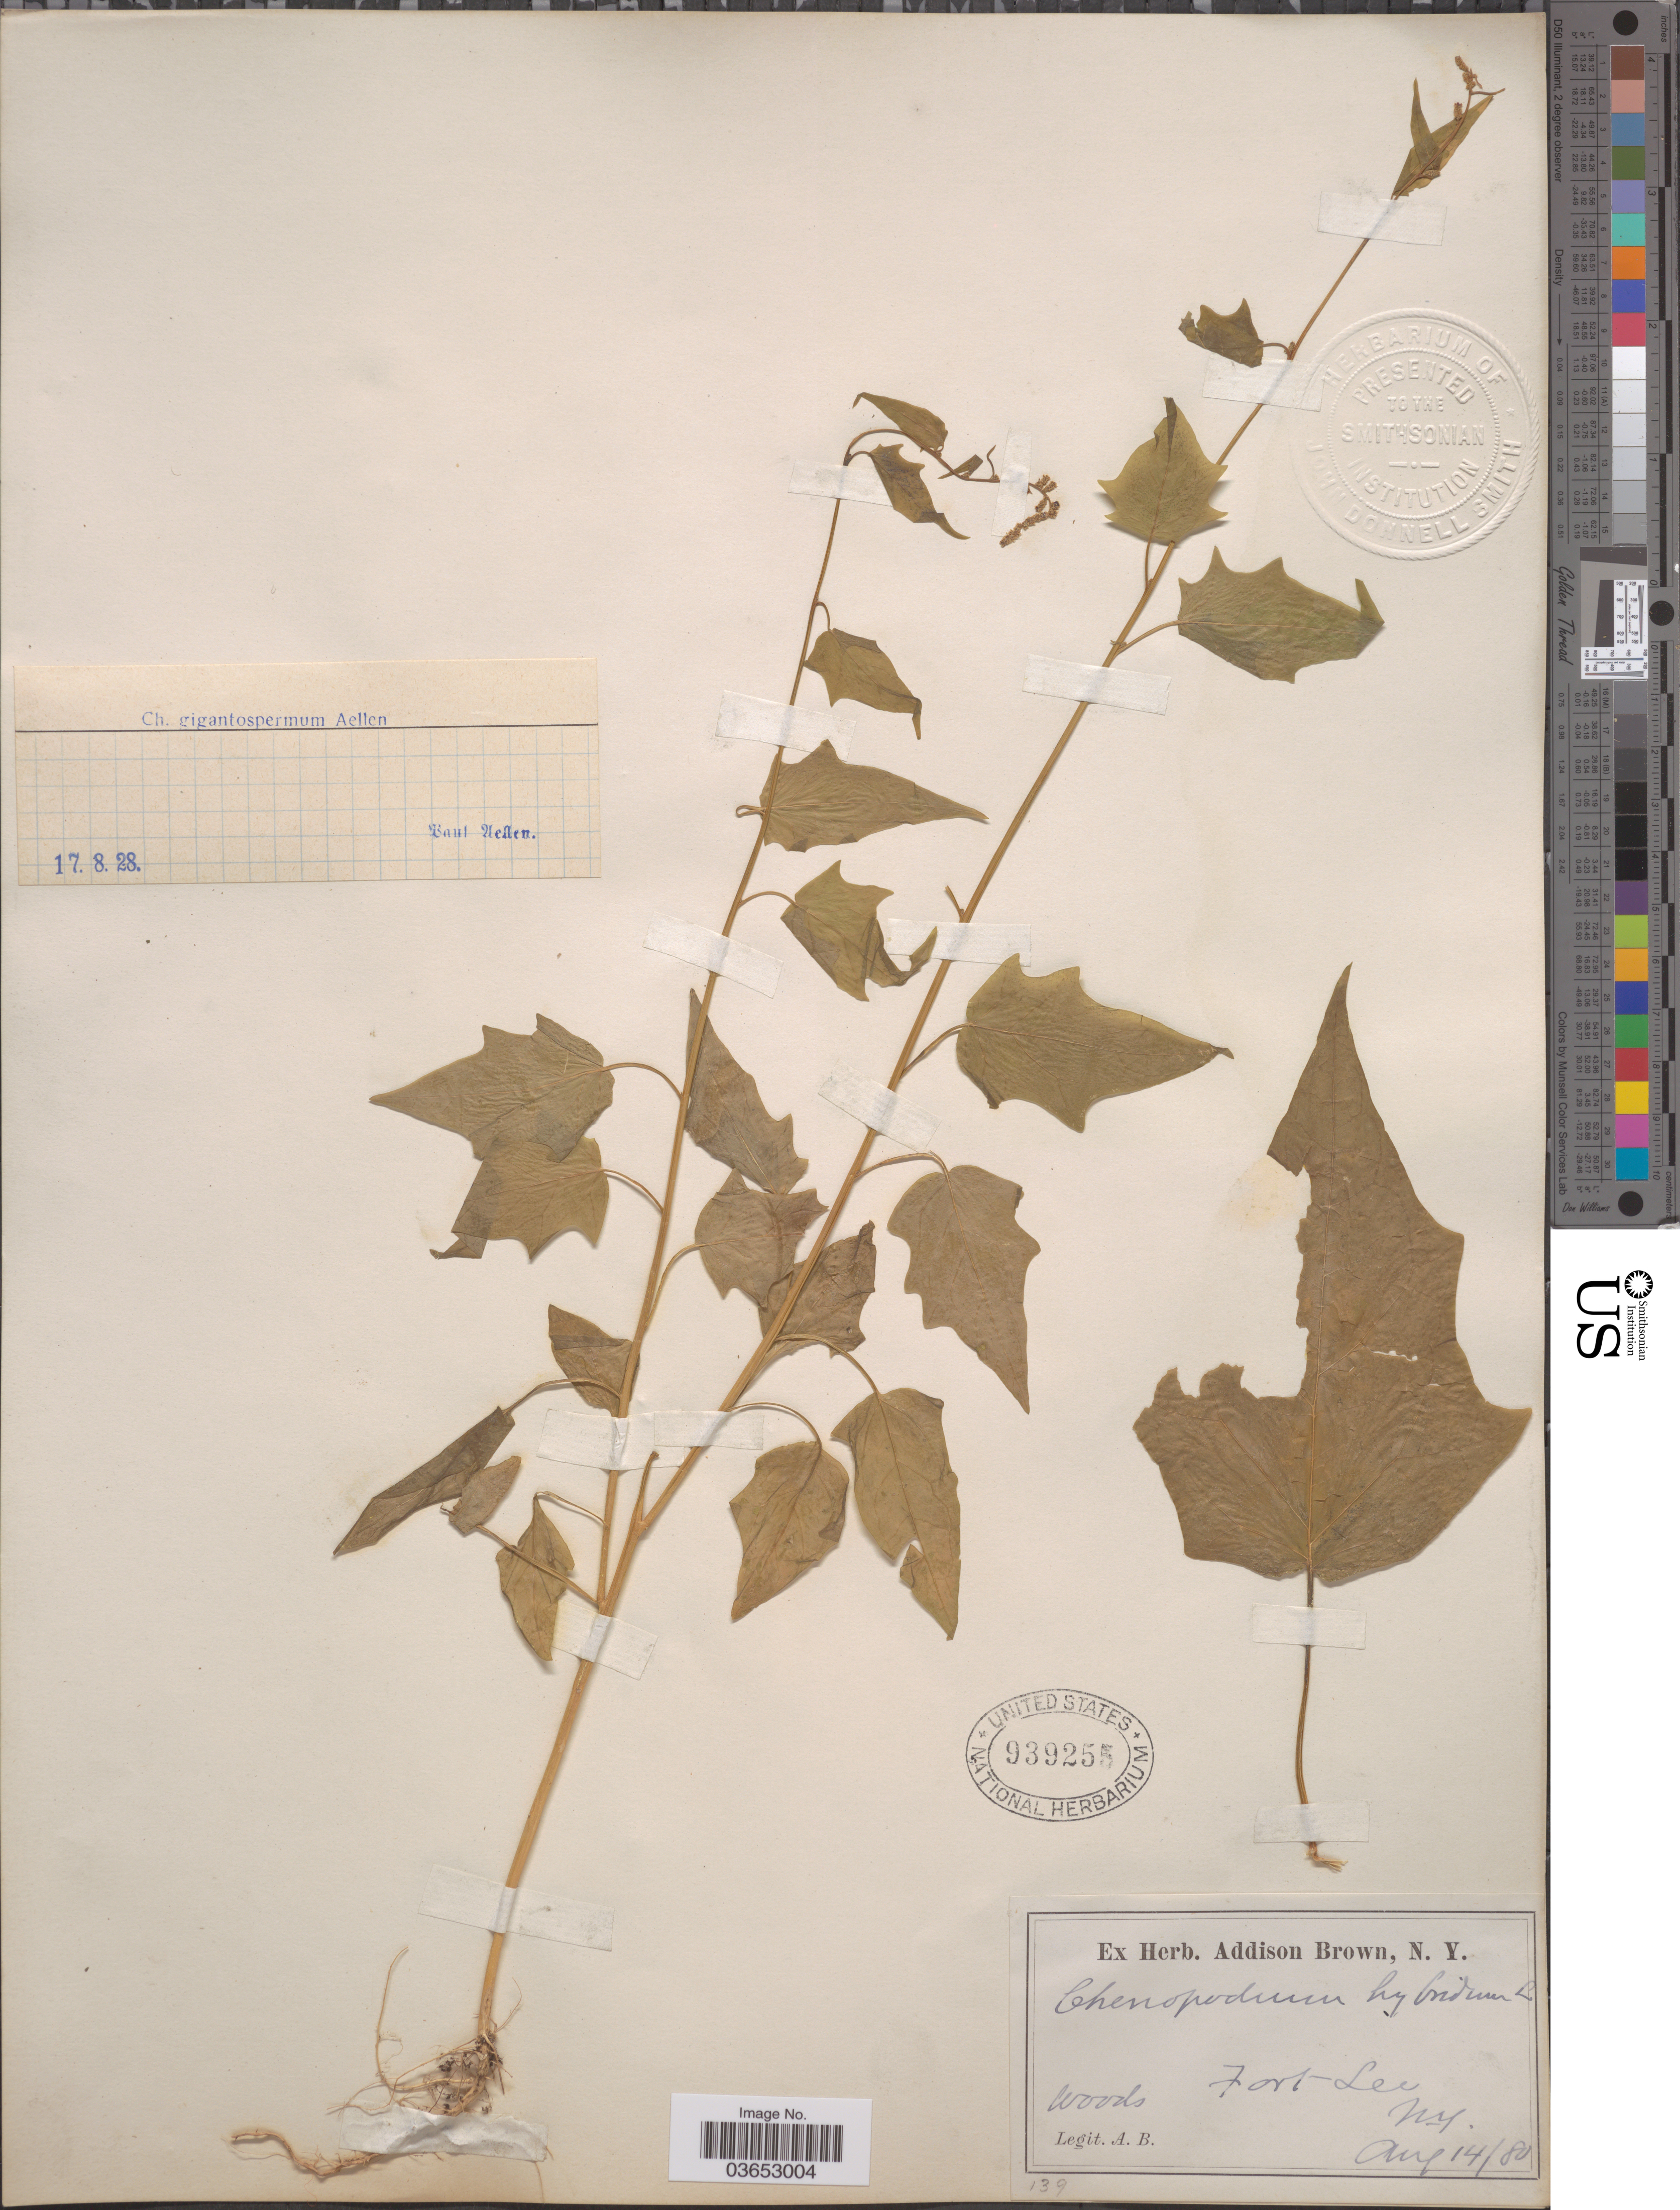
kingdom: Plantae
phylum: Tracheophyta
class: Magnoliopsida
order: Caryophyllales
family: Amaranthaceae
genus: Chenopodium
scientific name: Chenopodium gigantospermum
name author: Aellen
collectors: A. Brown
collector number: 139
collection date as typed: Transcribed d/m/y: 14/8/80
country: United States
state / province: New York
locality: Fort Lee.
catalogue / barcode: US 939255